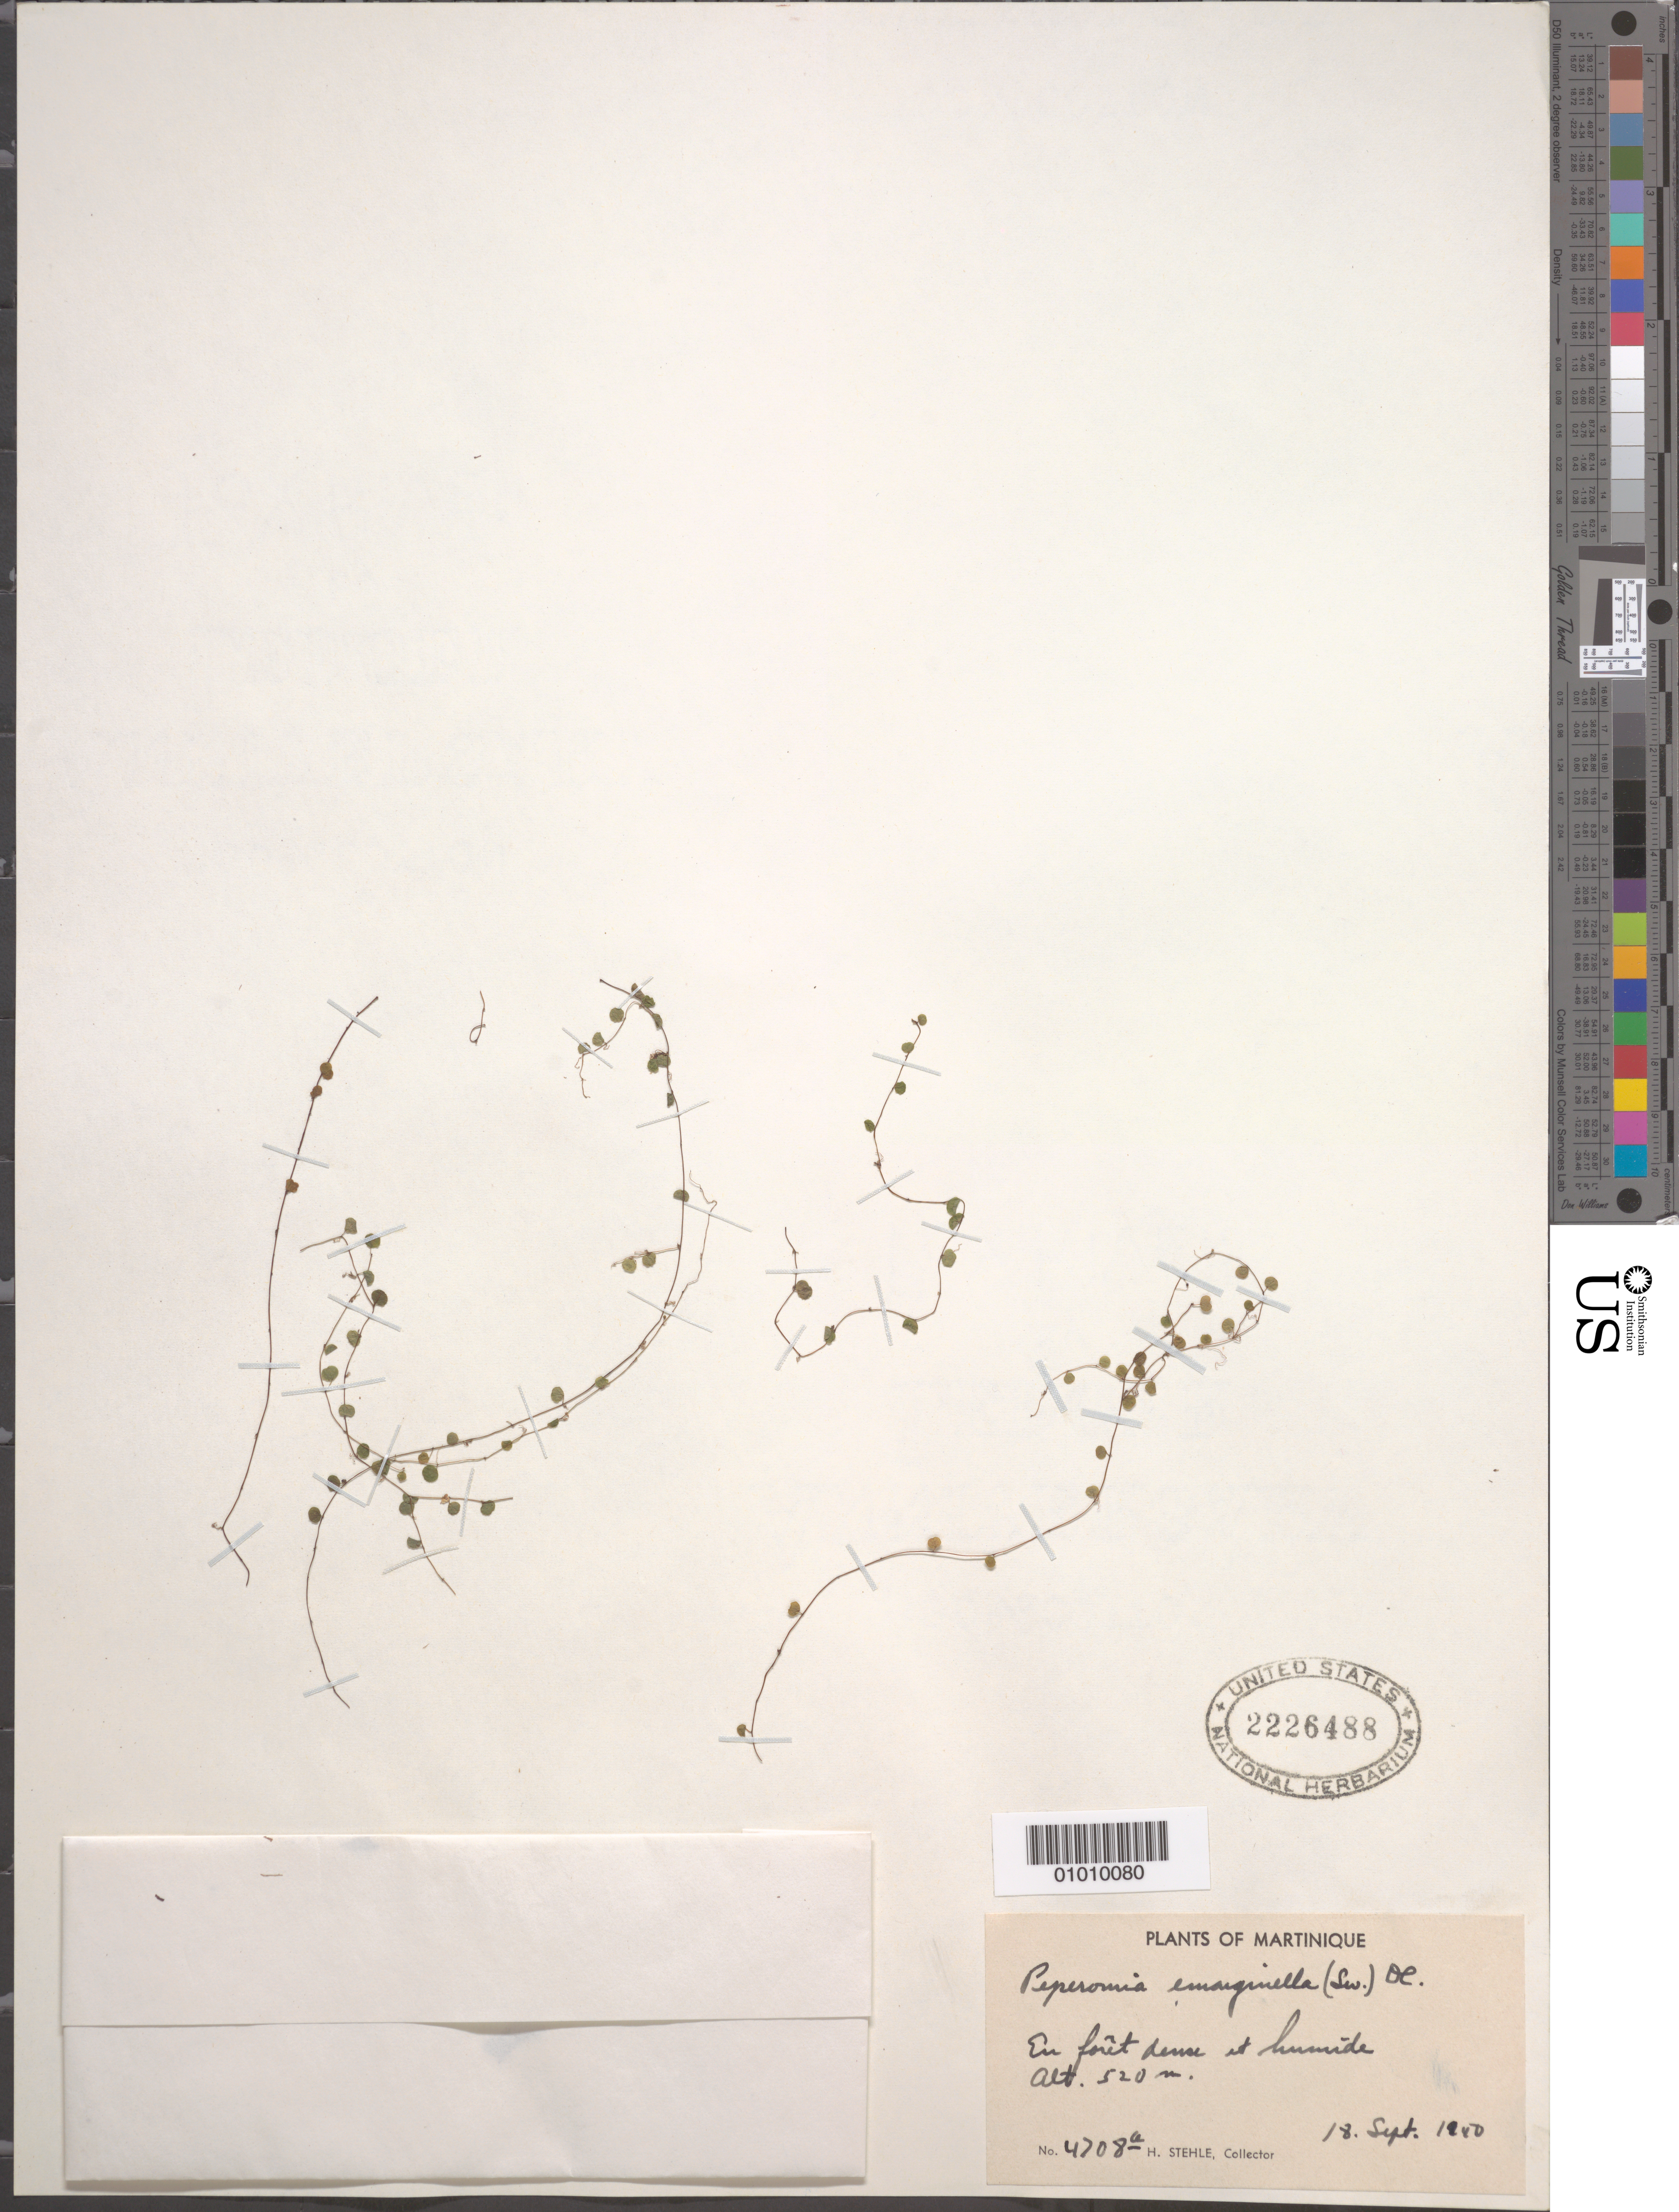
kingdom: Plantae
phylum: Tracheophyta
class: Magnoliopsida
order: Piperales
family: Piperaceae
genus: Peperomia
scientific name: Peperomia emarginella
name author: (Sw. ex Wikstr.) C. DC.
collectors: H. Stehlé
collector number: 4708a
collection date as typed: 18 Sep 1940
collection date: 1940-09-18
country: Martinique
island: Martinique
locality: in dense and humid forest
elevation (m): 520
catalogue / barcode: US 2226488